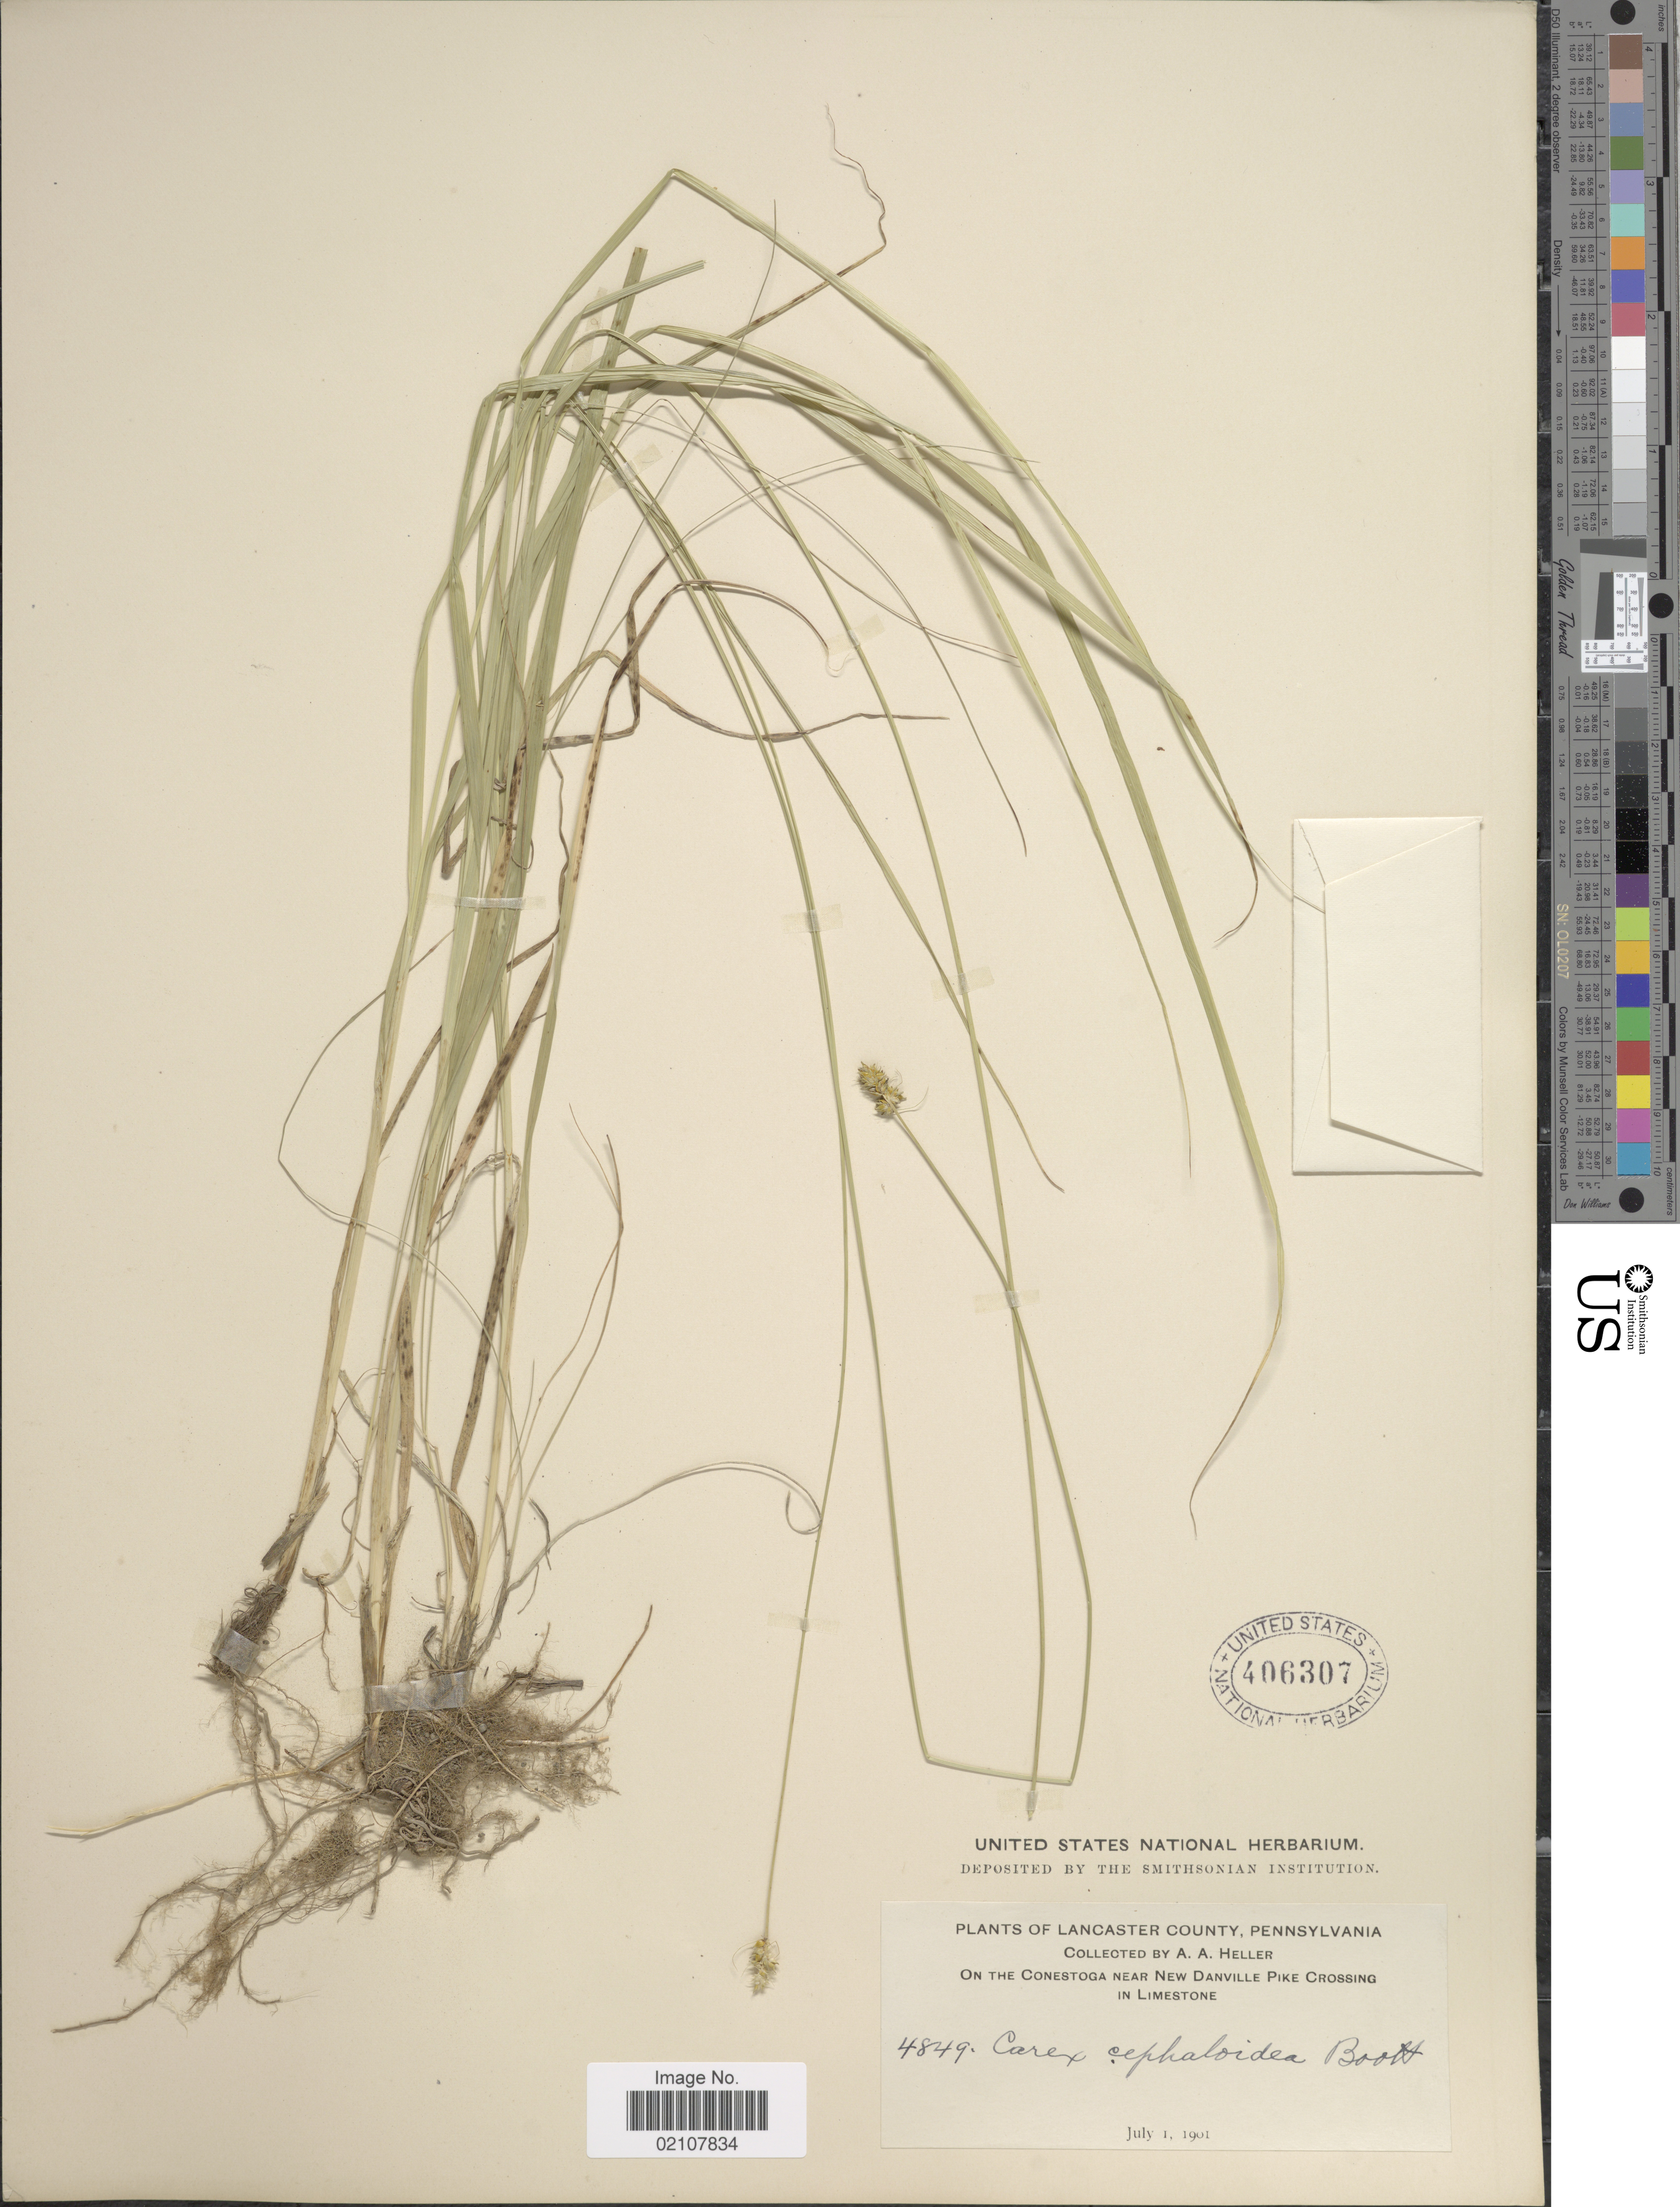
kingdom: Plantae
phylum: Tracheophyta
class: Liliopsida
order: Poales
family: Cyperaceae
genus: Carex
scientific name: Carex cephaloidea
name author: (Dewey) Dewey ex Boott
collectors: A. A. Heller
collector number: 4849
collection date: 1901-07-01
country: United States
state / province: Pennsylvania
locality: Lancaster County, On The Conestoga near New Danville Pike Crossing in Limestone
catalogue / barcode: US 406307